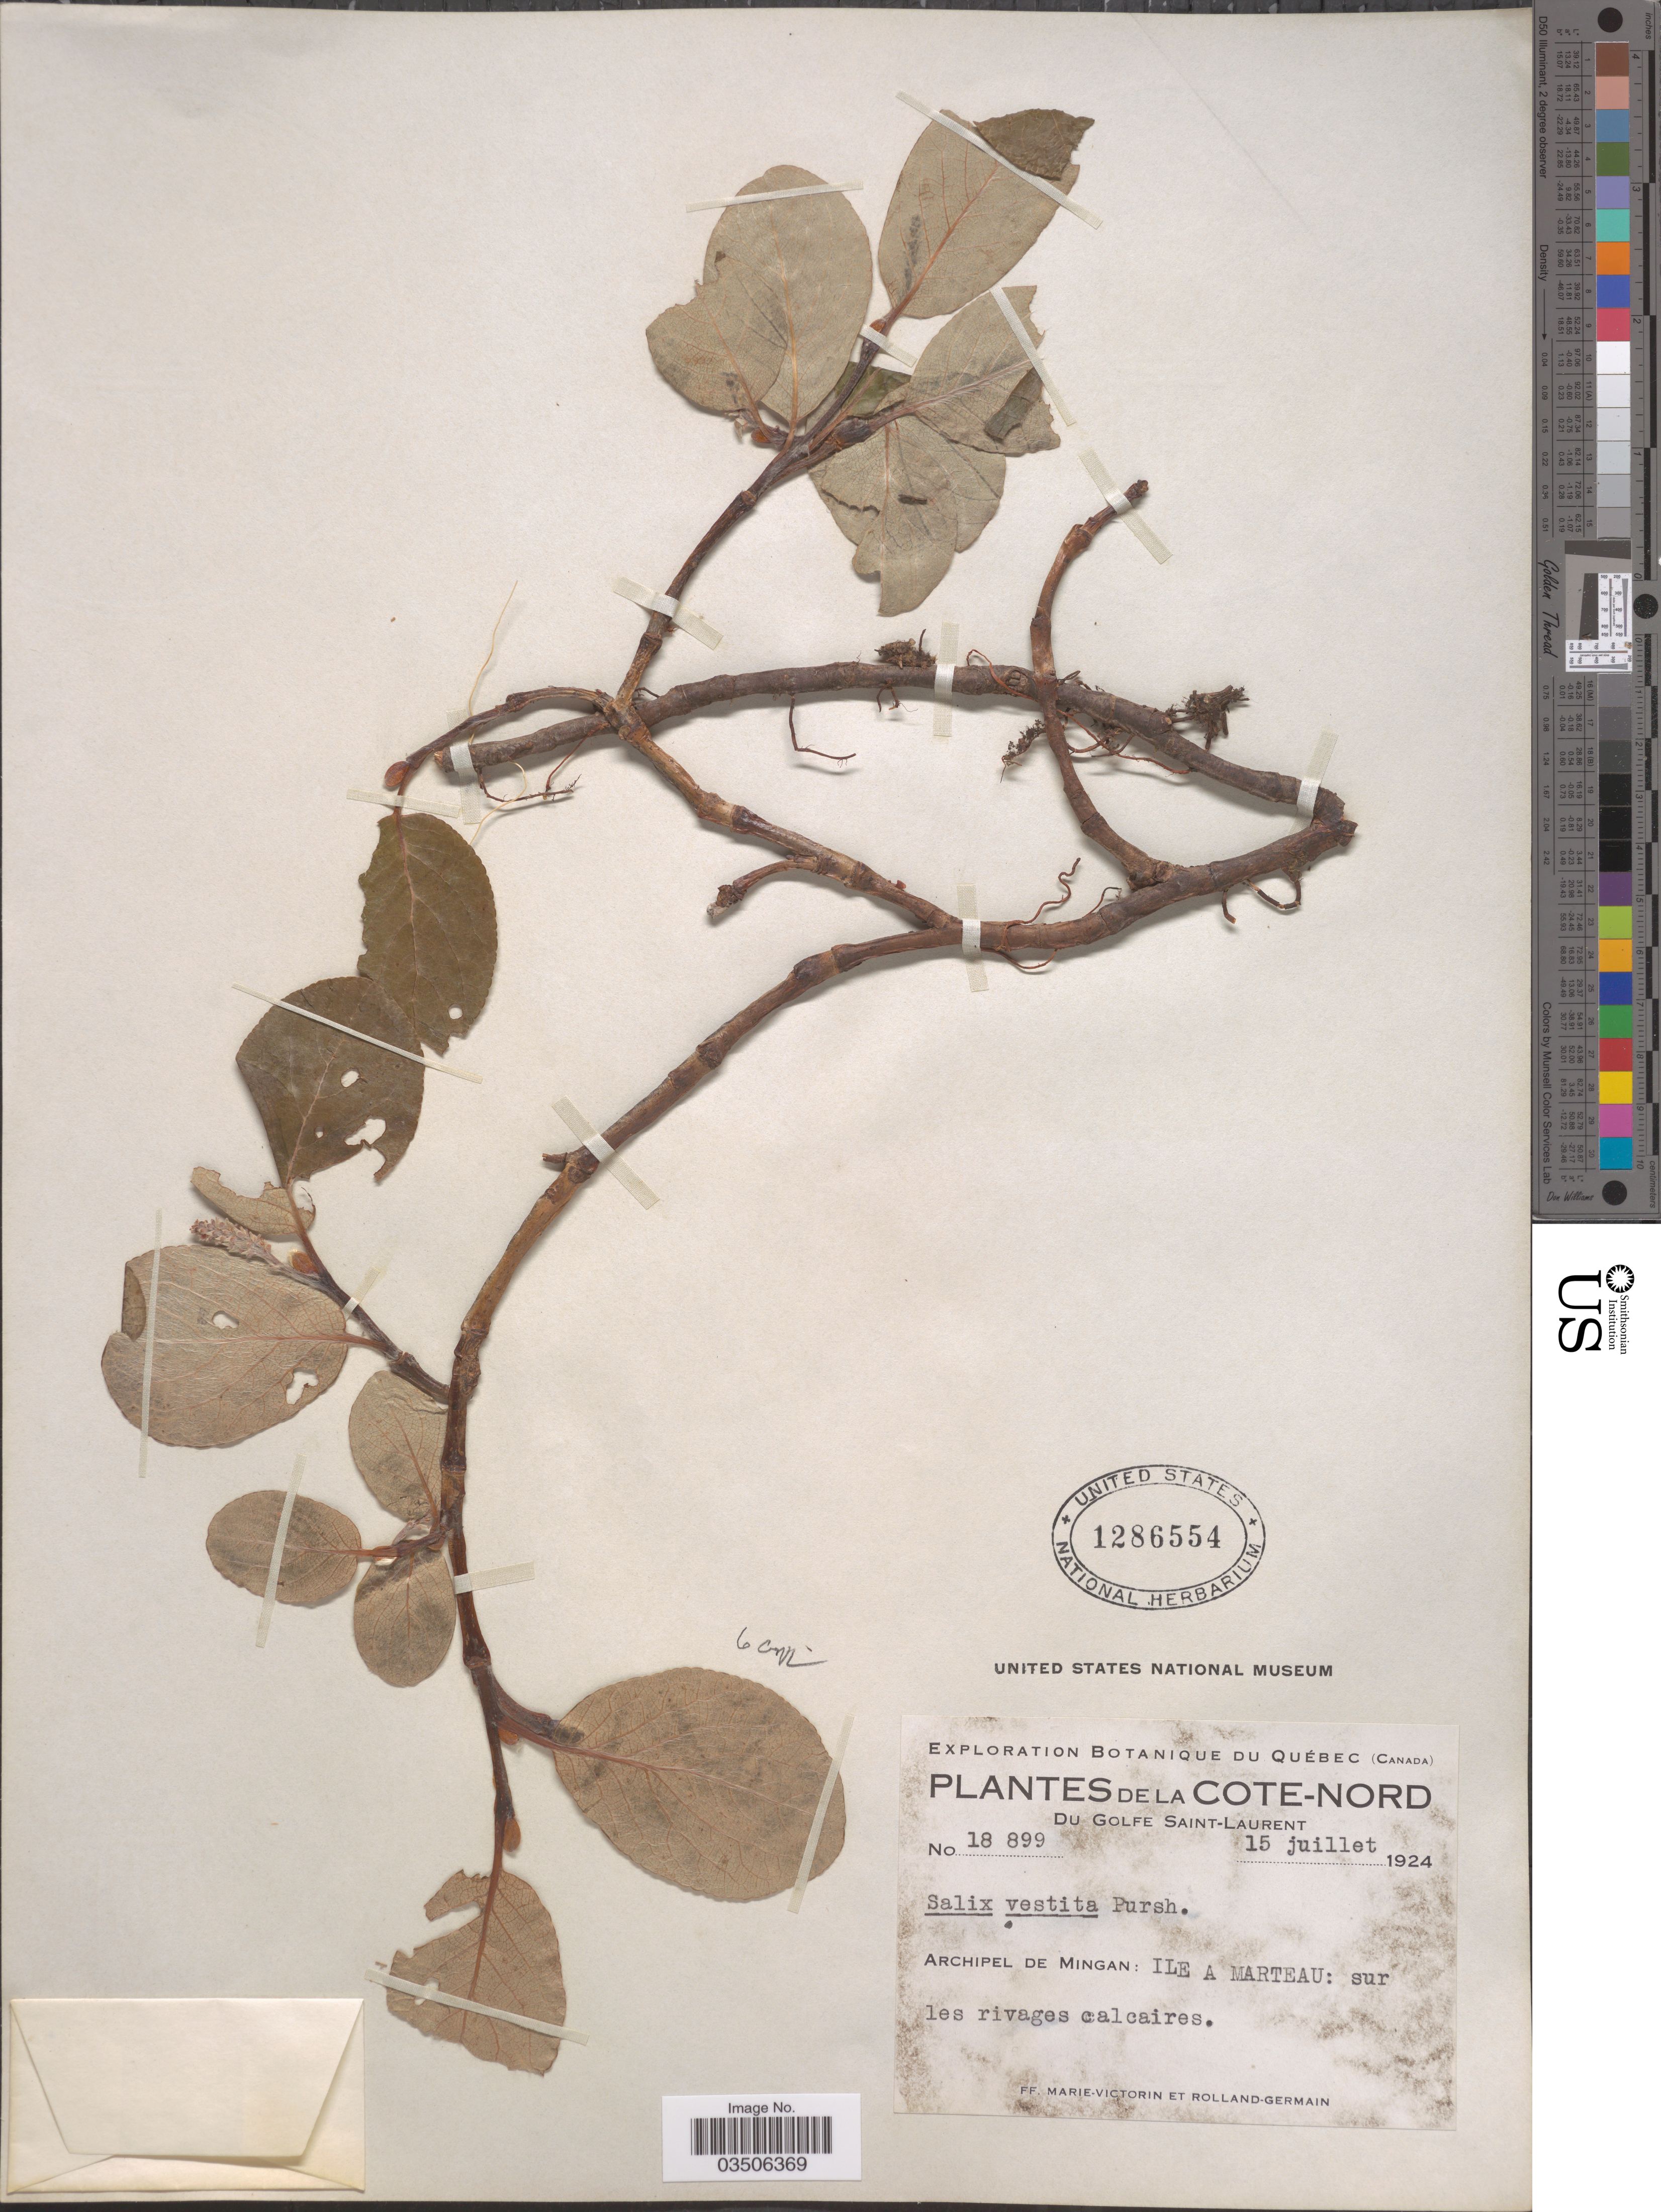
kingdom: Plantae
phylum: Tracheophyta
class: Magnoliopsida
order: Malpighiales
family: Salicaceae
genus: Salix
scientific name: Salix vestita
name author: Pursh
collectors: F. Marie-Victorin & Rolland-Germain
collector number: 18899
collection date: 1924-07-15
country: Canada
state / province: Quebec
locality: La Cote-Nord. Du Golfe Saint-Laurent. Archipel de Mingan: Ile a Marteau: sur les rivages calcaires.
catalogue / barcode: US 1286554